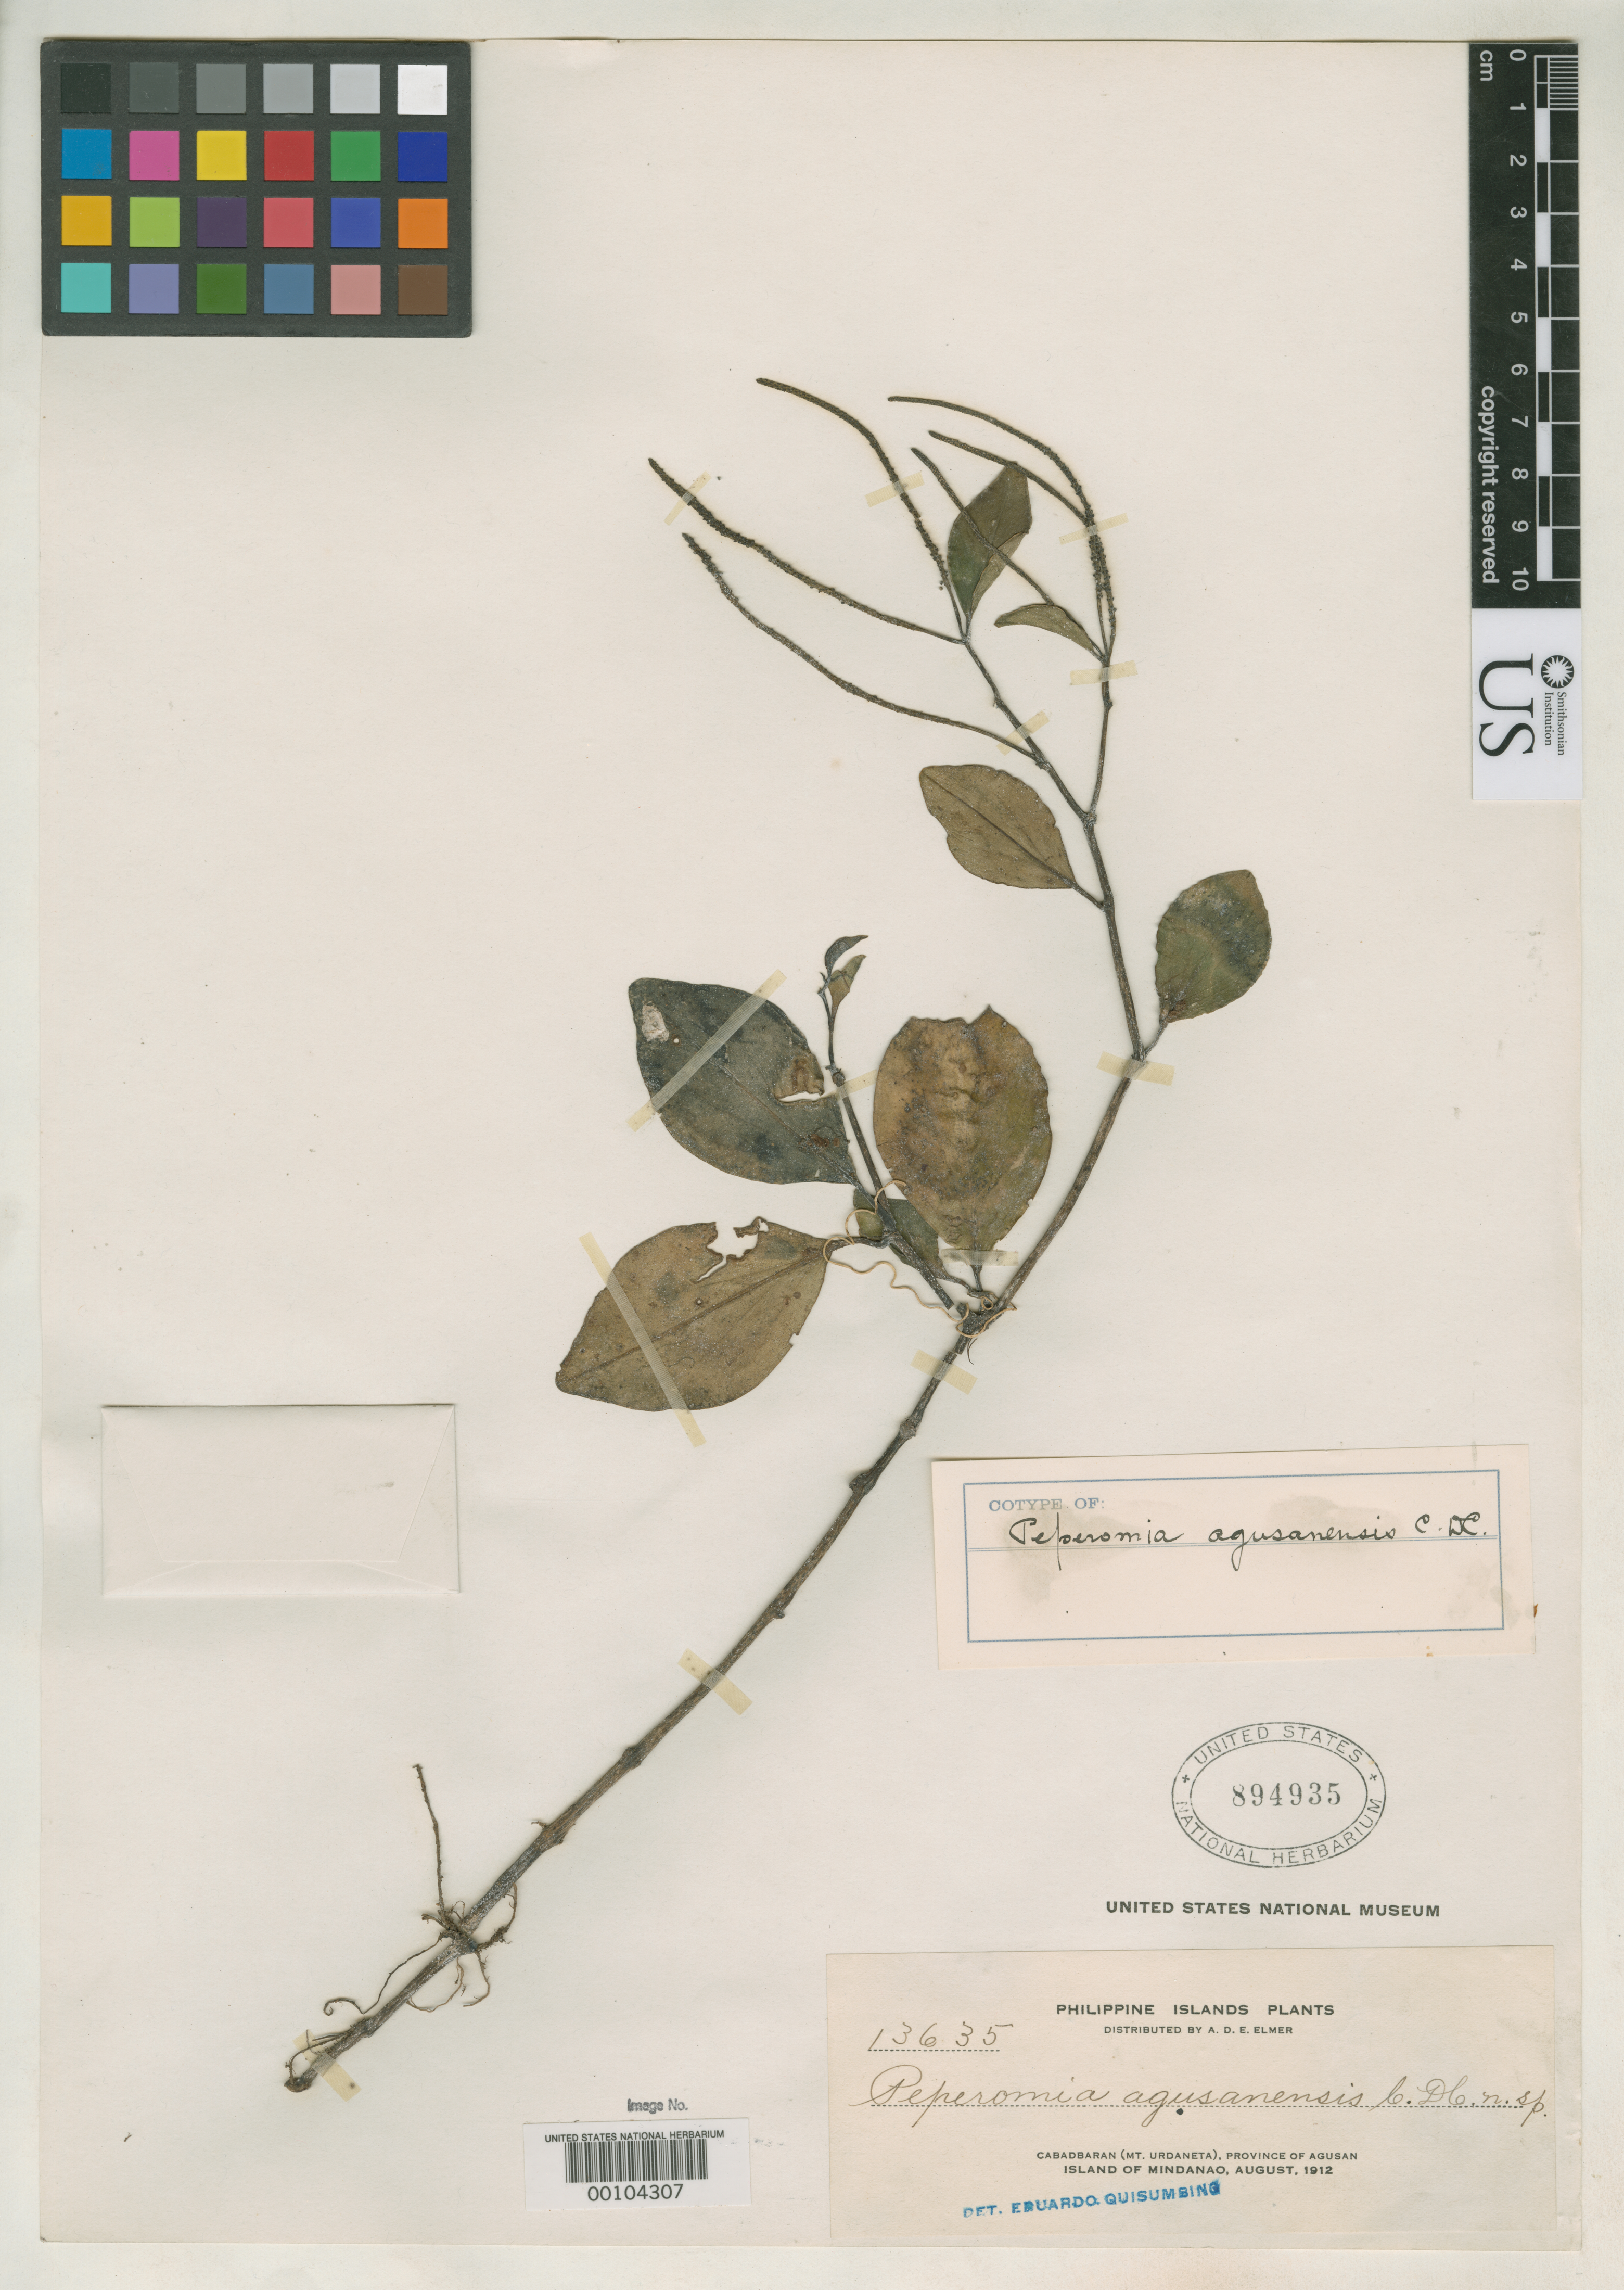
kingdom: Plantae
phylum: Tracheophyta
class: Magnoliopsida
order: Piperales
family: Piperaceae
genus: Peperomia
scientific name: Peperomia agusanensis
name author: C. DC. in Elmer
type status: Isotype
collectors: A. D. E. Elmer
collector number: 13635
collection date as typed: Aug 1912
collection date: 1912-08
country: Philippines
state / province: Caraga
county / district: Agusan del Norte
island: Mindanao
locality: Cabadbaran (Mt. Urdaneta), Province of Agusan, Island of Mindanao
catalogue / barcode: US 894935